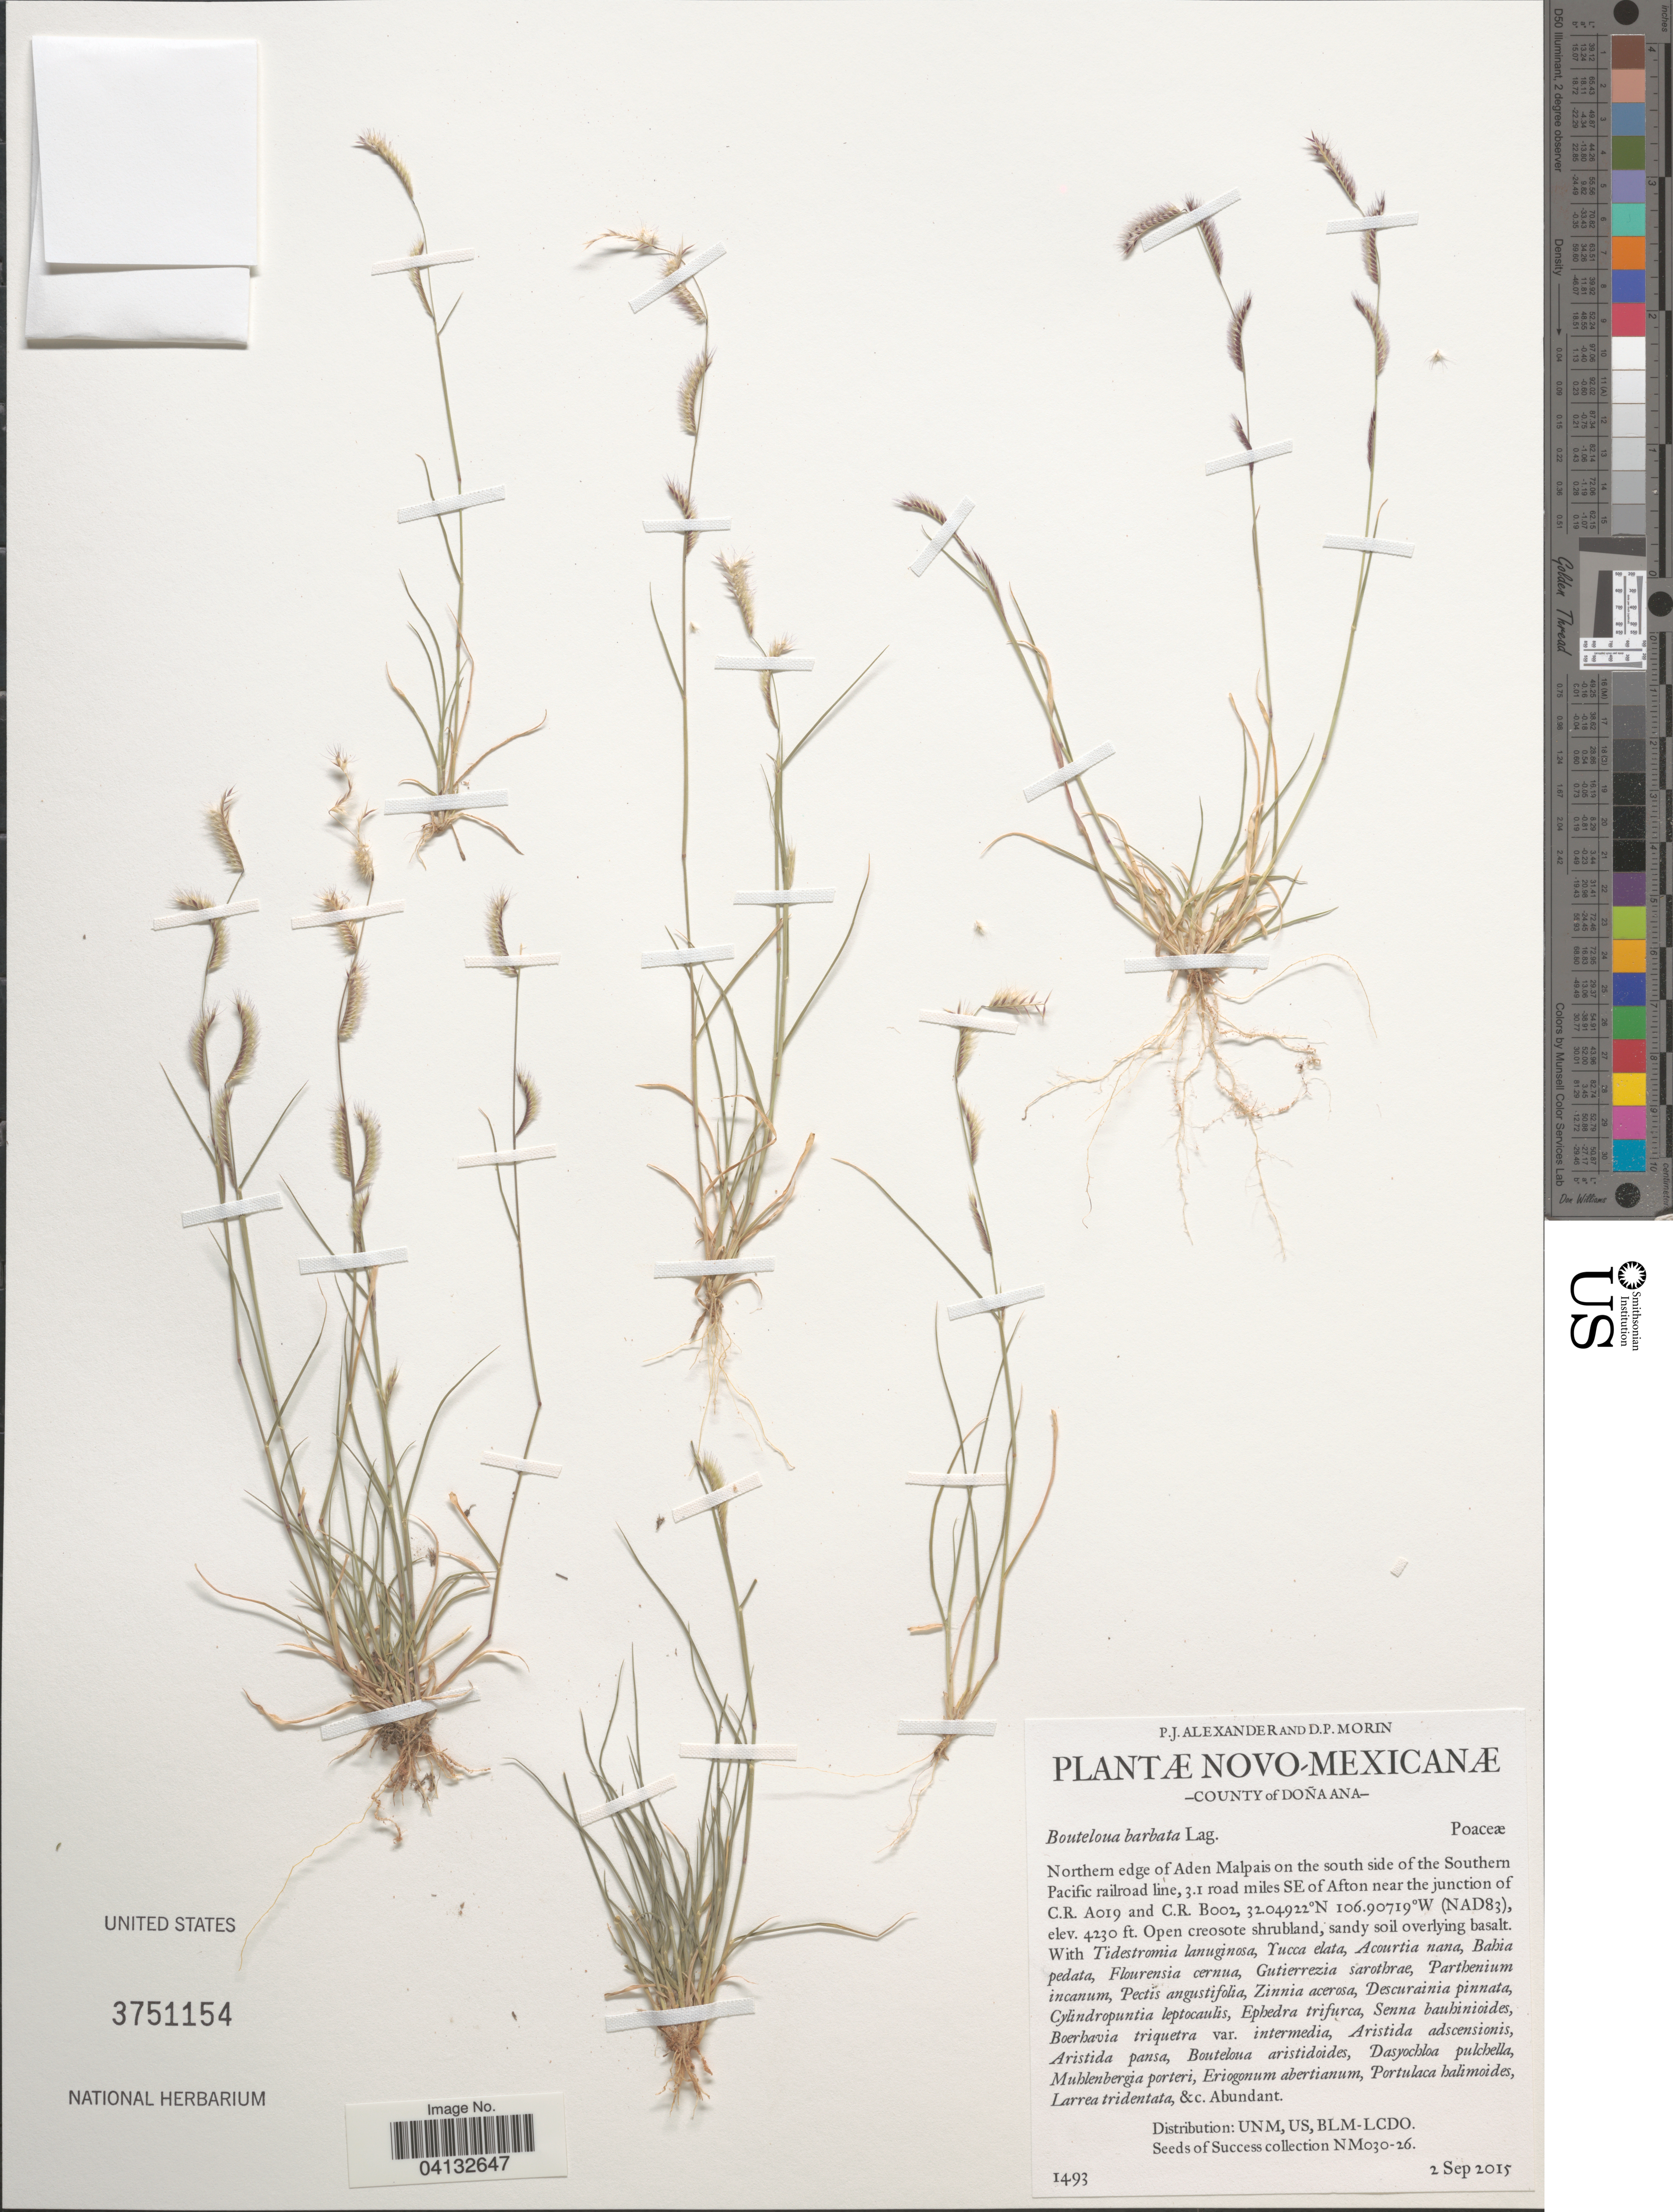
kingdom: Plantae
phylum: Tracheophyta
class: Liliopsida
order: Poales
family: Poaceae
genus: Bouteloua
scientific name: Bouteloua barbata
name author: Lag.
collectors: P. Alexander & D. Morin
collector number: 1493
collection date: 2015-09-02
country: United States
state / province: New Mexico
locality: County of Doña Ana. Northern edge of Aden Malpais on the south side of the Southern Pacific railroad line, 3.1 road miles SE of Afton near the junction of C.R. A019 and C.R. B002.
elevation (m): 1289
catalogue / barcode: US 3751154